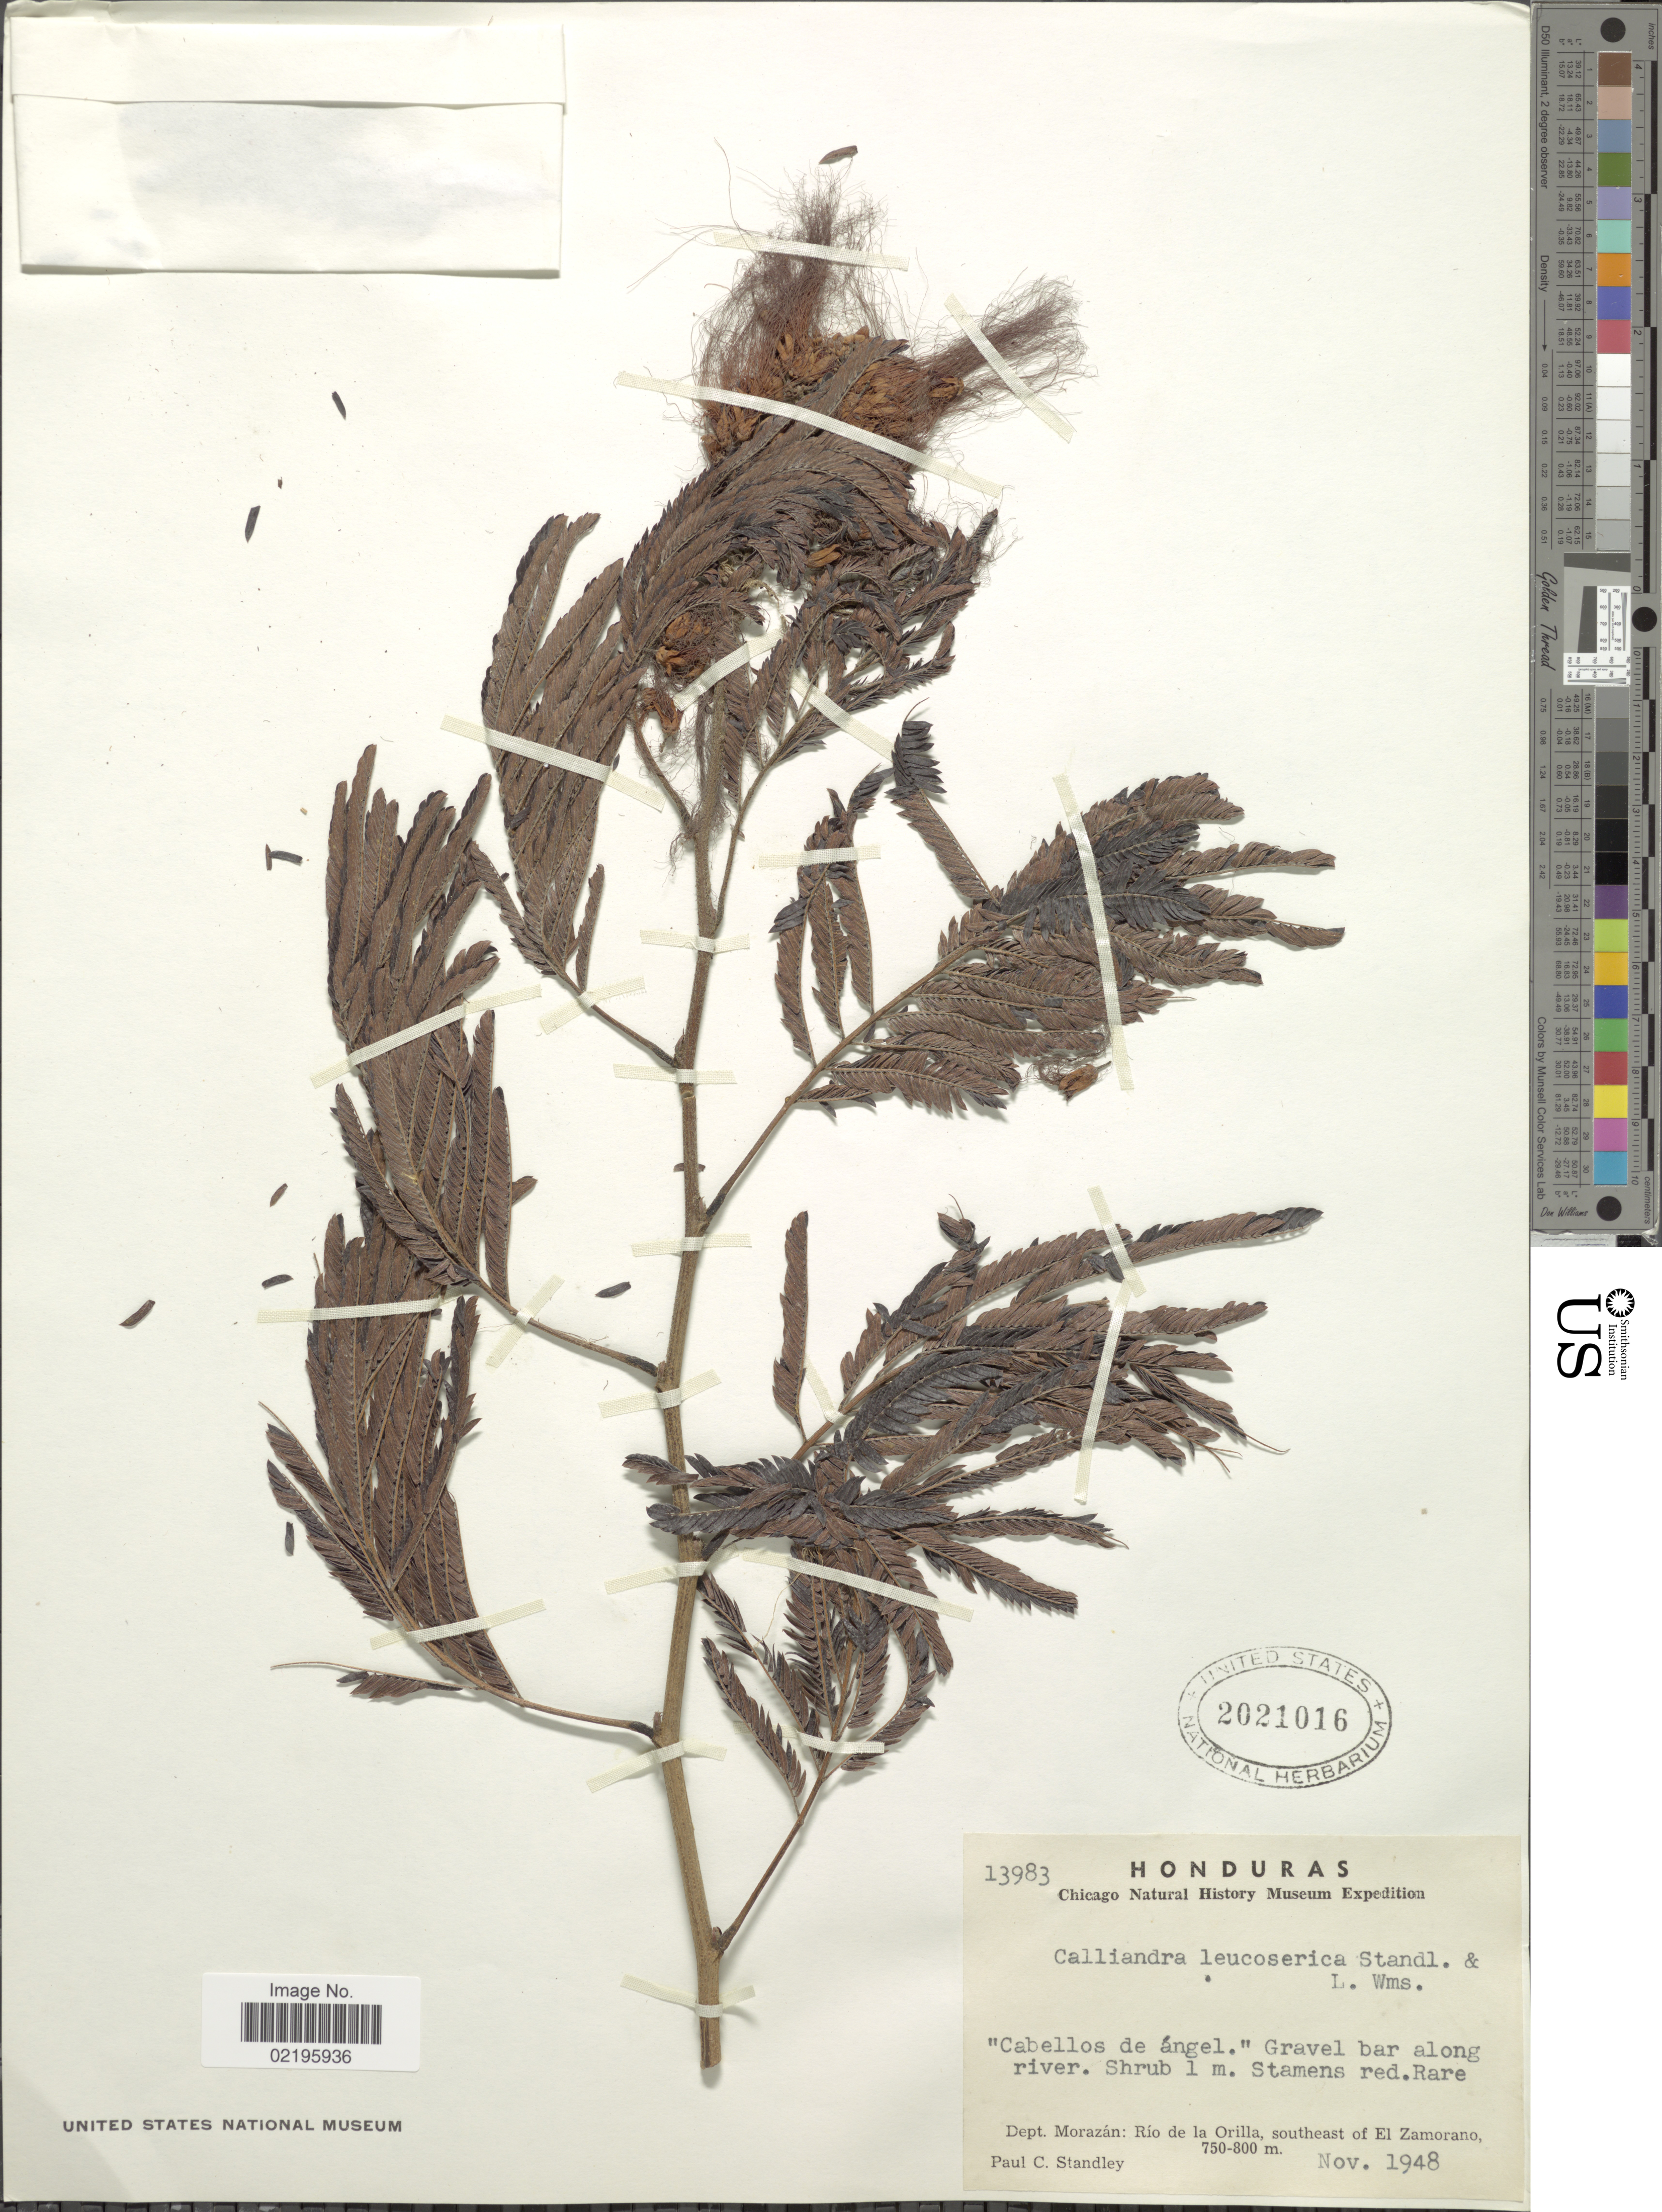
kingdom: Plantae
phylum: Tracheophyta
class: Magnoliopsida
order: Fabales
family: Fabaceae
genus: Calliandra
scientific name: Calliandra leucoserica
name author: Standl. & L.O. Williams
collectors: P. C. Standley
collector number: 13983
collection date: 1948-11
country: Honduras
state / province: Fco. Morazán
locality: Rio de la Orilla, southeast of El Zamorano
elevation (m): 750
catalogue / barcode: US 2021016